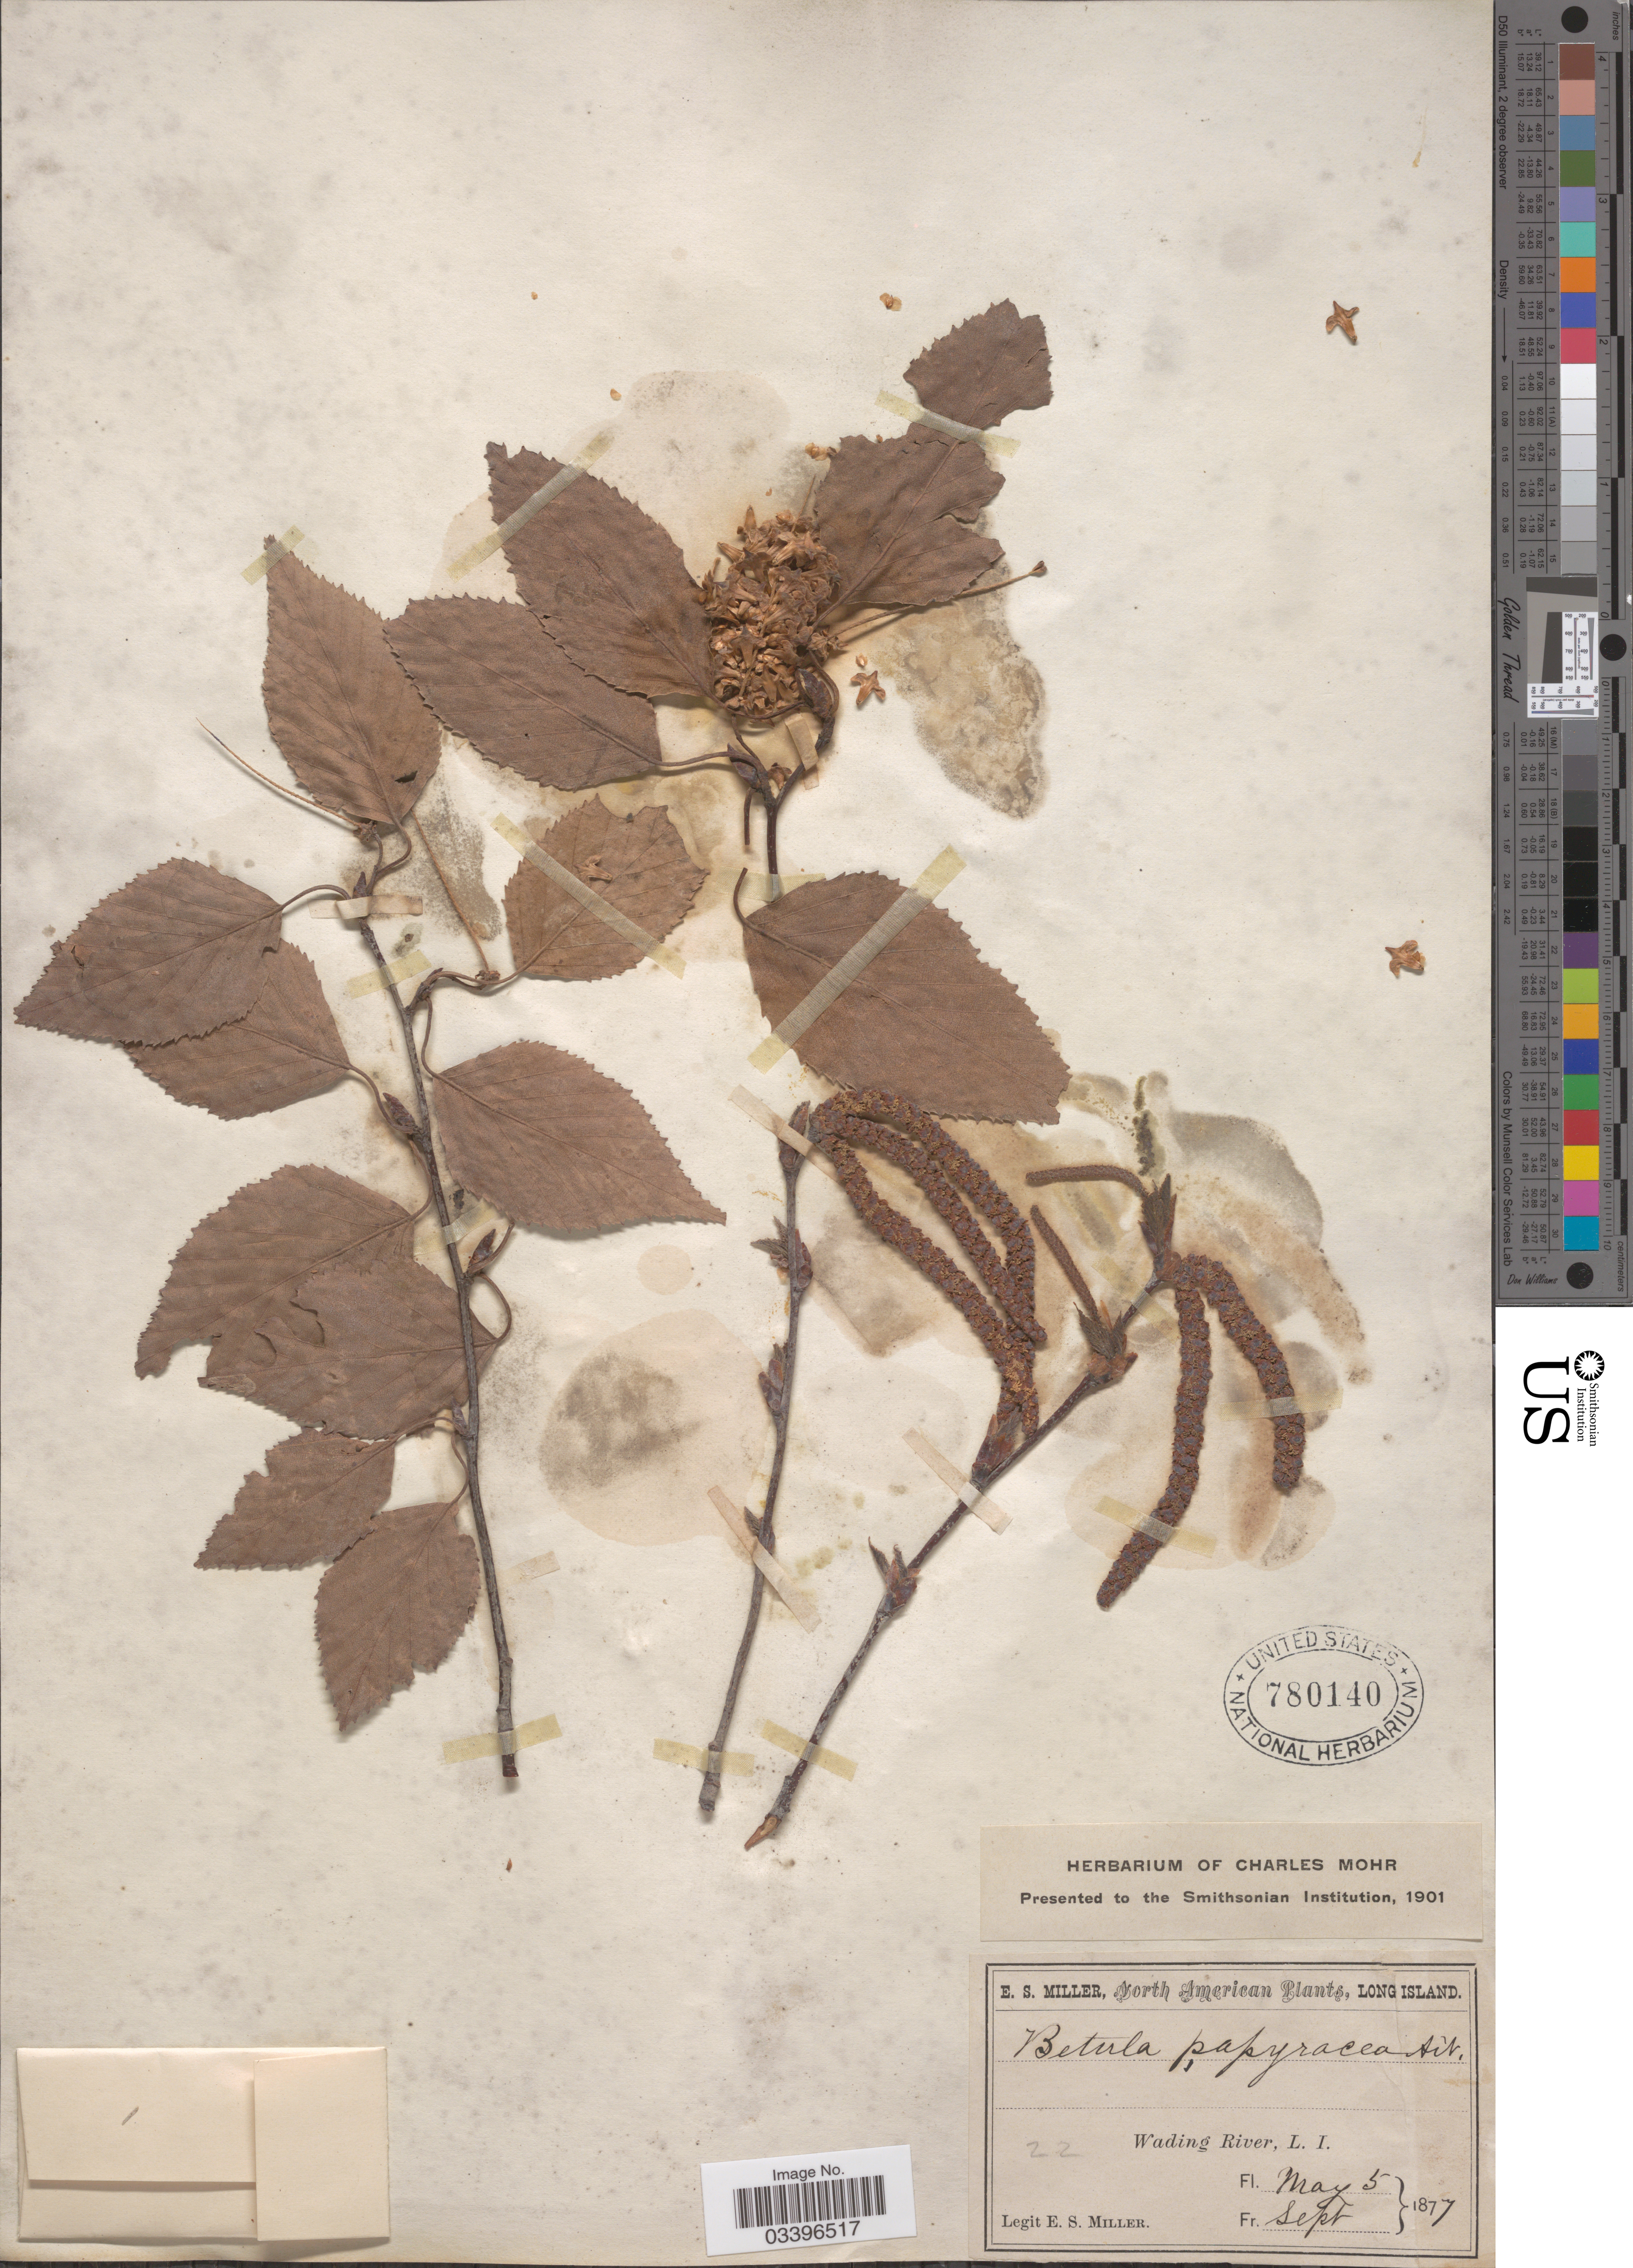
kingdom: Plantae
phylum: Tracheophyta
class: Magnoliopsida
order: Fagales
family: Betulaceae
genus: Betula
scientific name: Betula papyrifera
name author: Marshall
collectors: E. S. Miller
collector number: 22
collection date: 1877-05-05/1877-09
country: United States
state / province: New York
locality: Wading River, L. I.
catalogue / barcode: US 780140